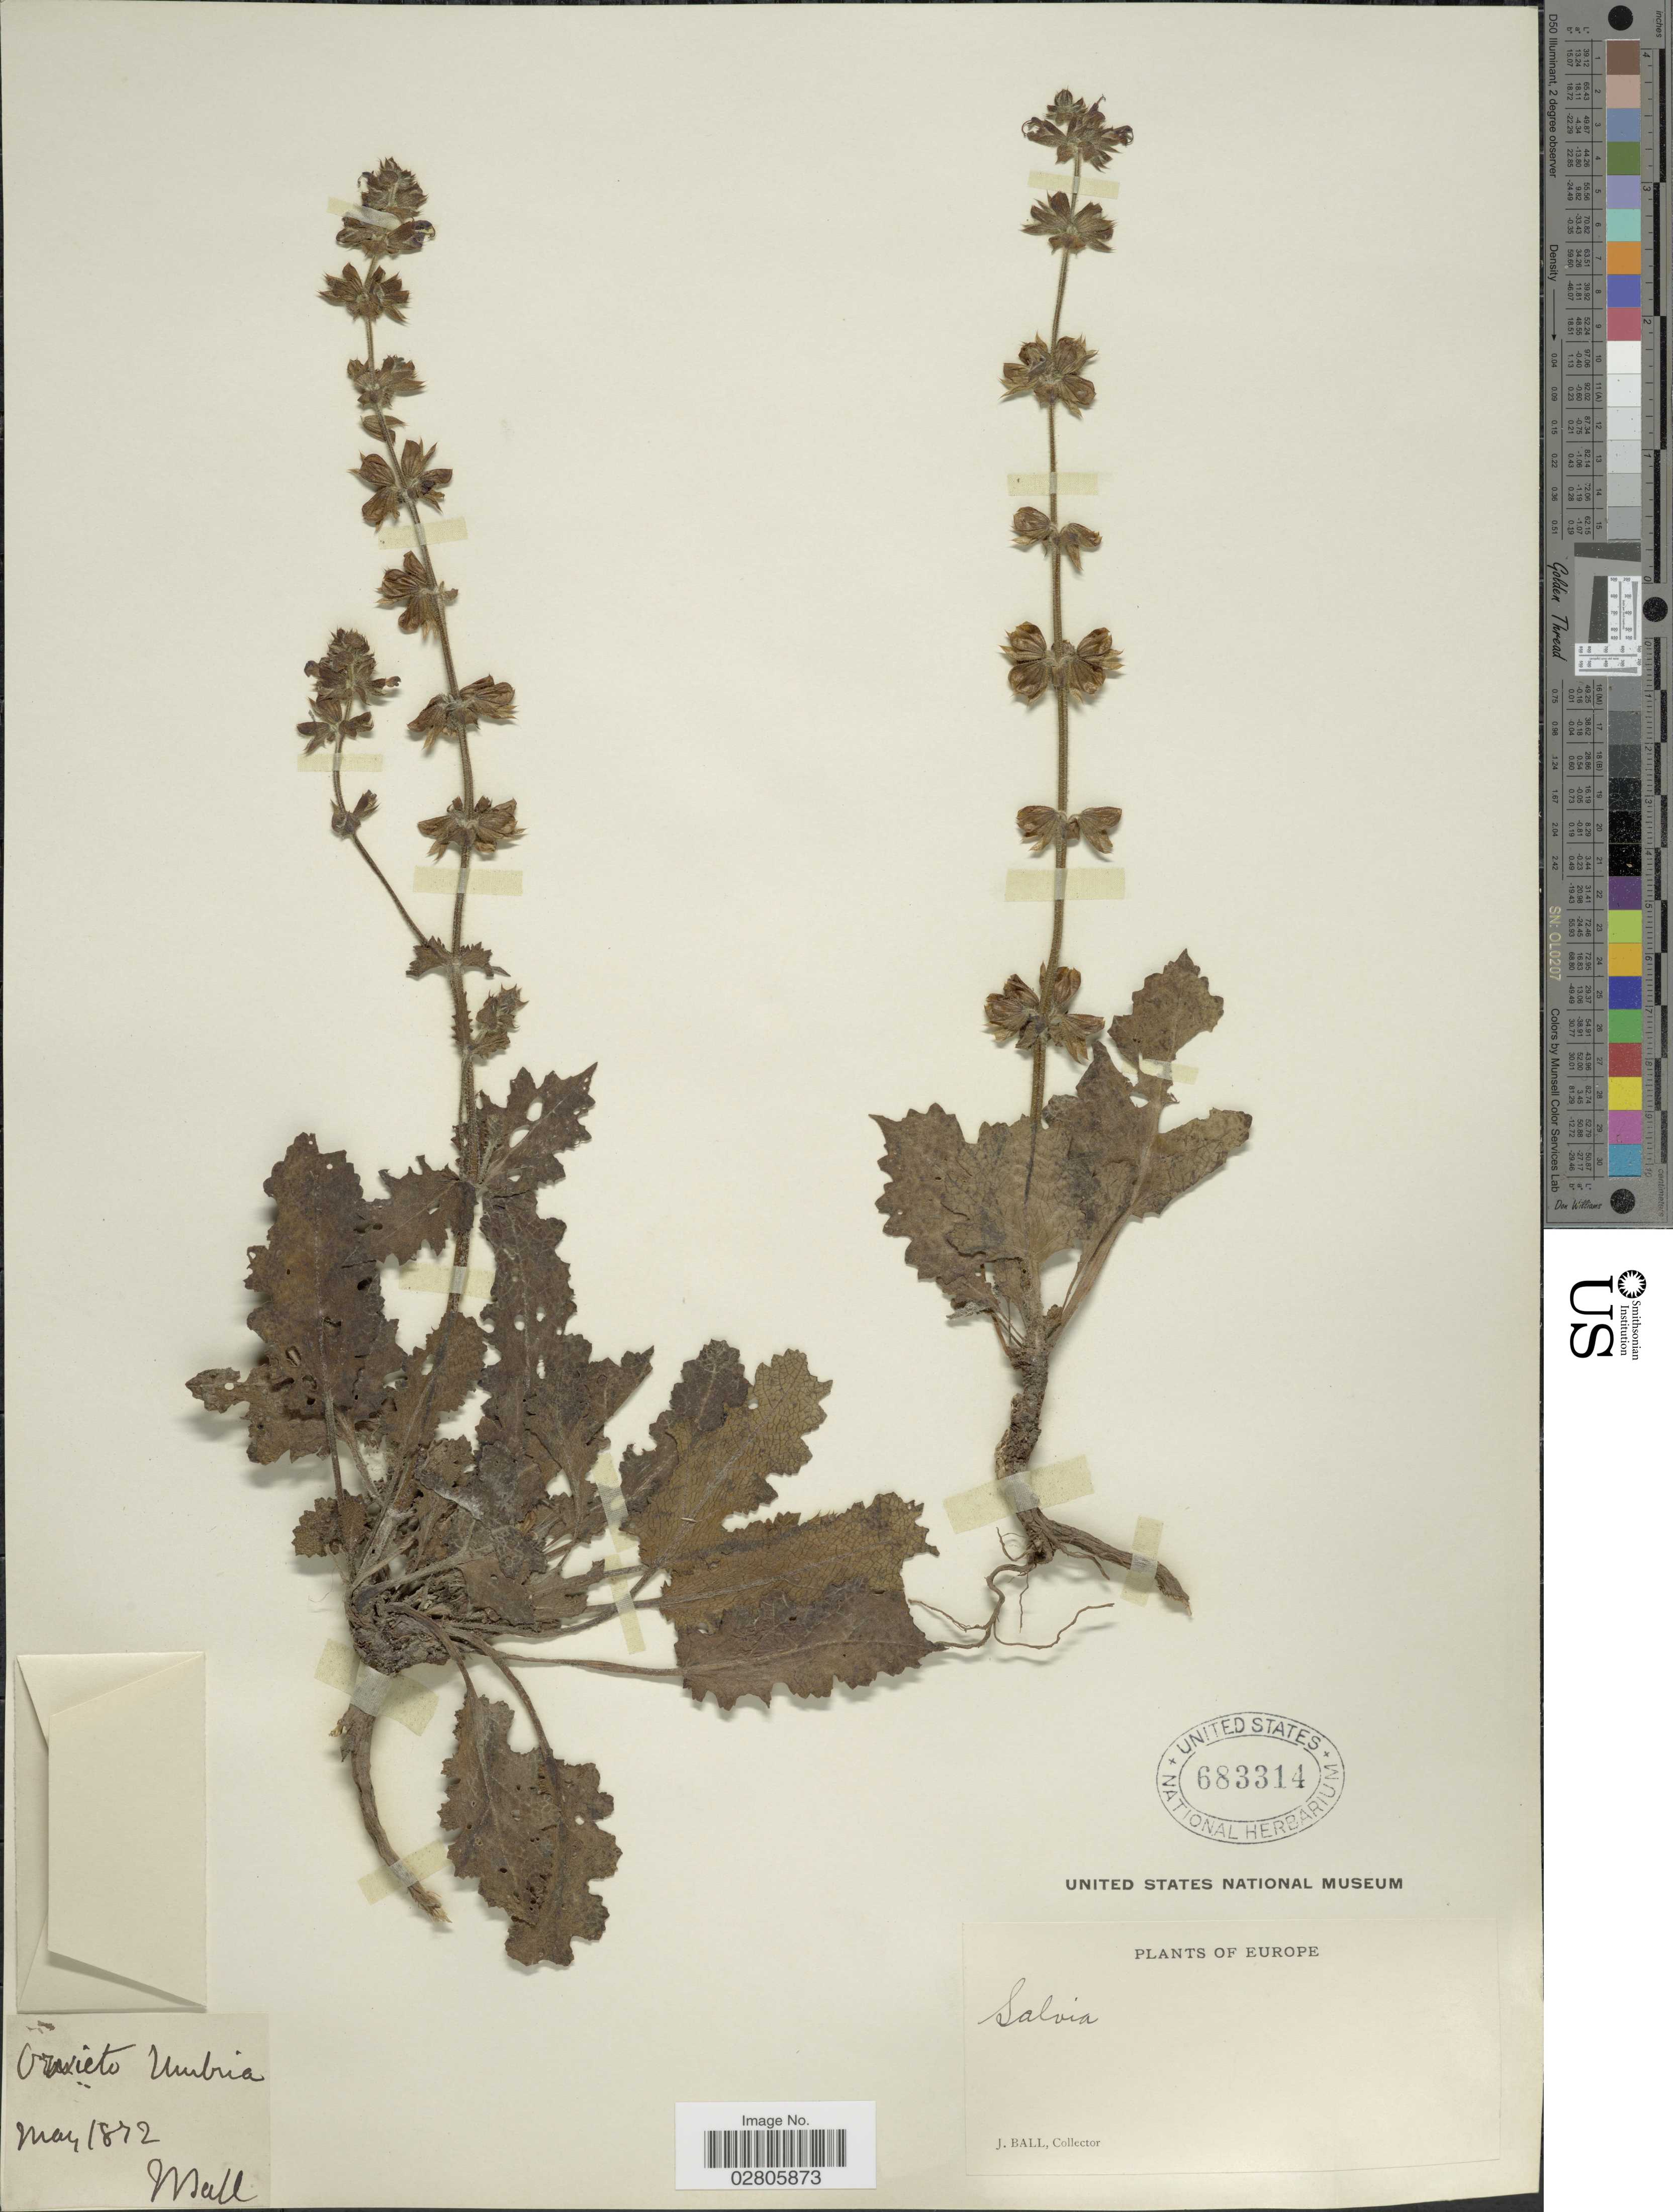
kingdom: Plantae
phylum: Tracheophyta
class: Magnoliopsida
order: Lamiales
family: Lamiaceae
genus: Salvia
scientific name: Salvia sp.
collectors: J. Ball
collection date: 1872-05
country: Italy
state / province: Umbria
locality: Orvieto Umbria.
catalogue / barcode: US 683314